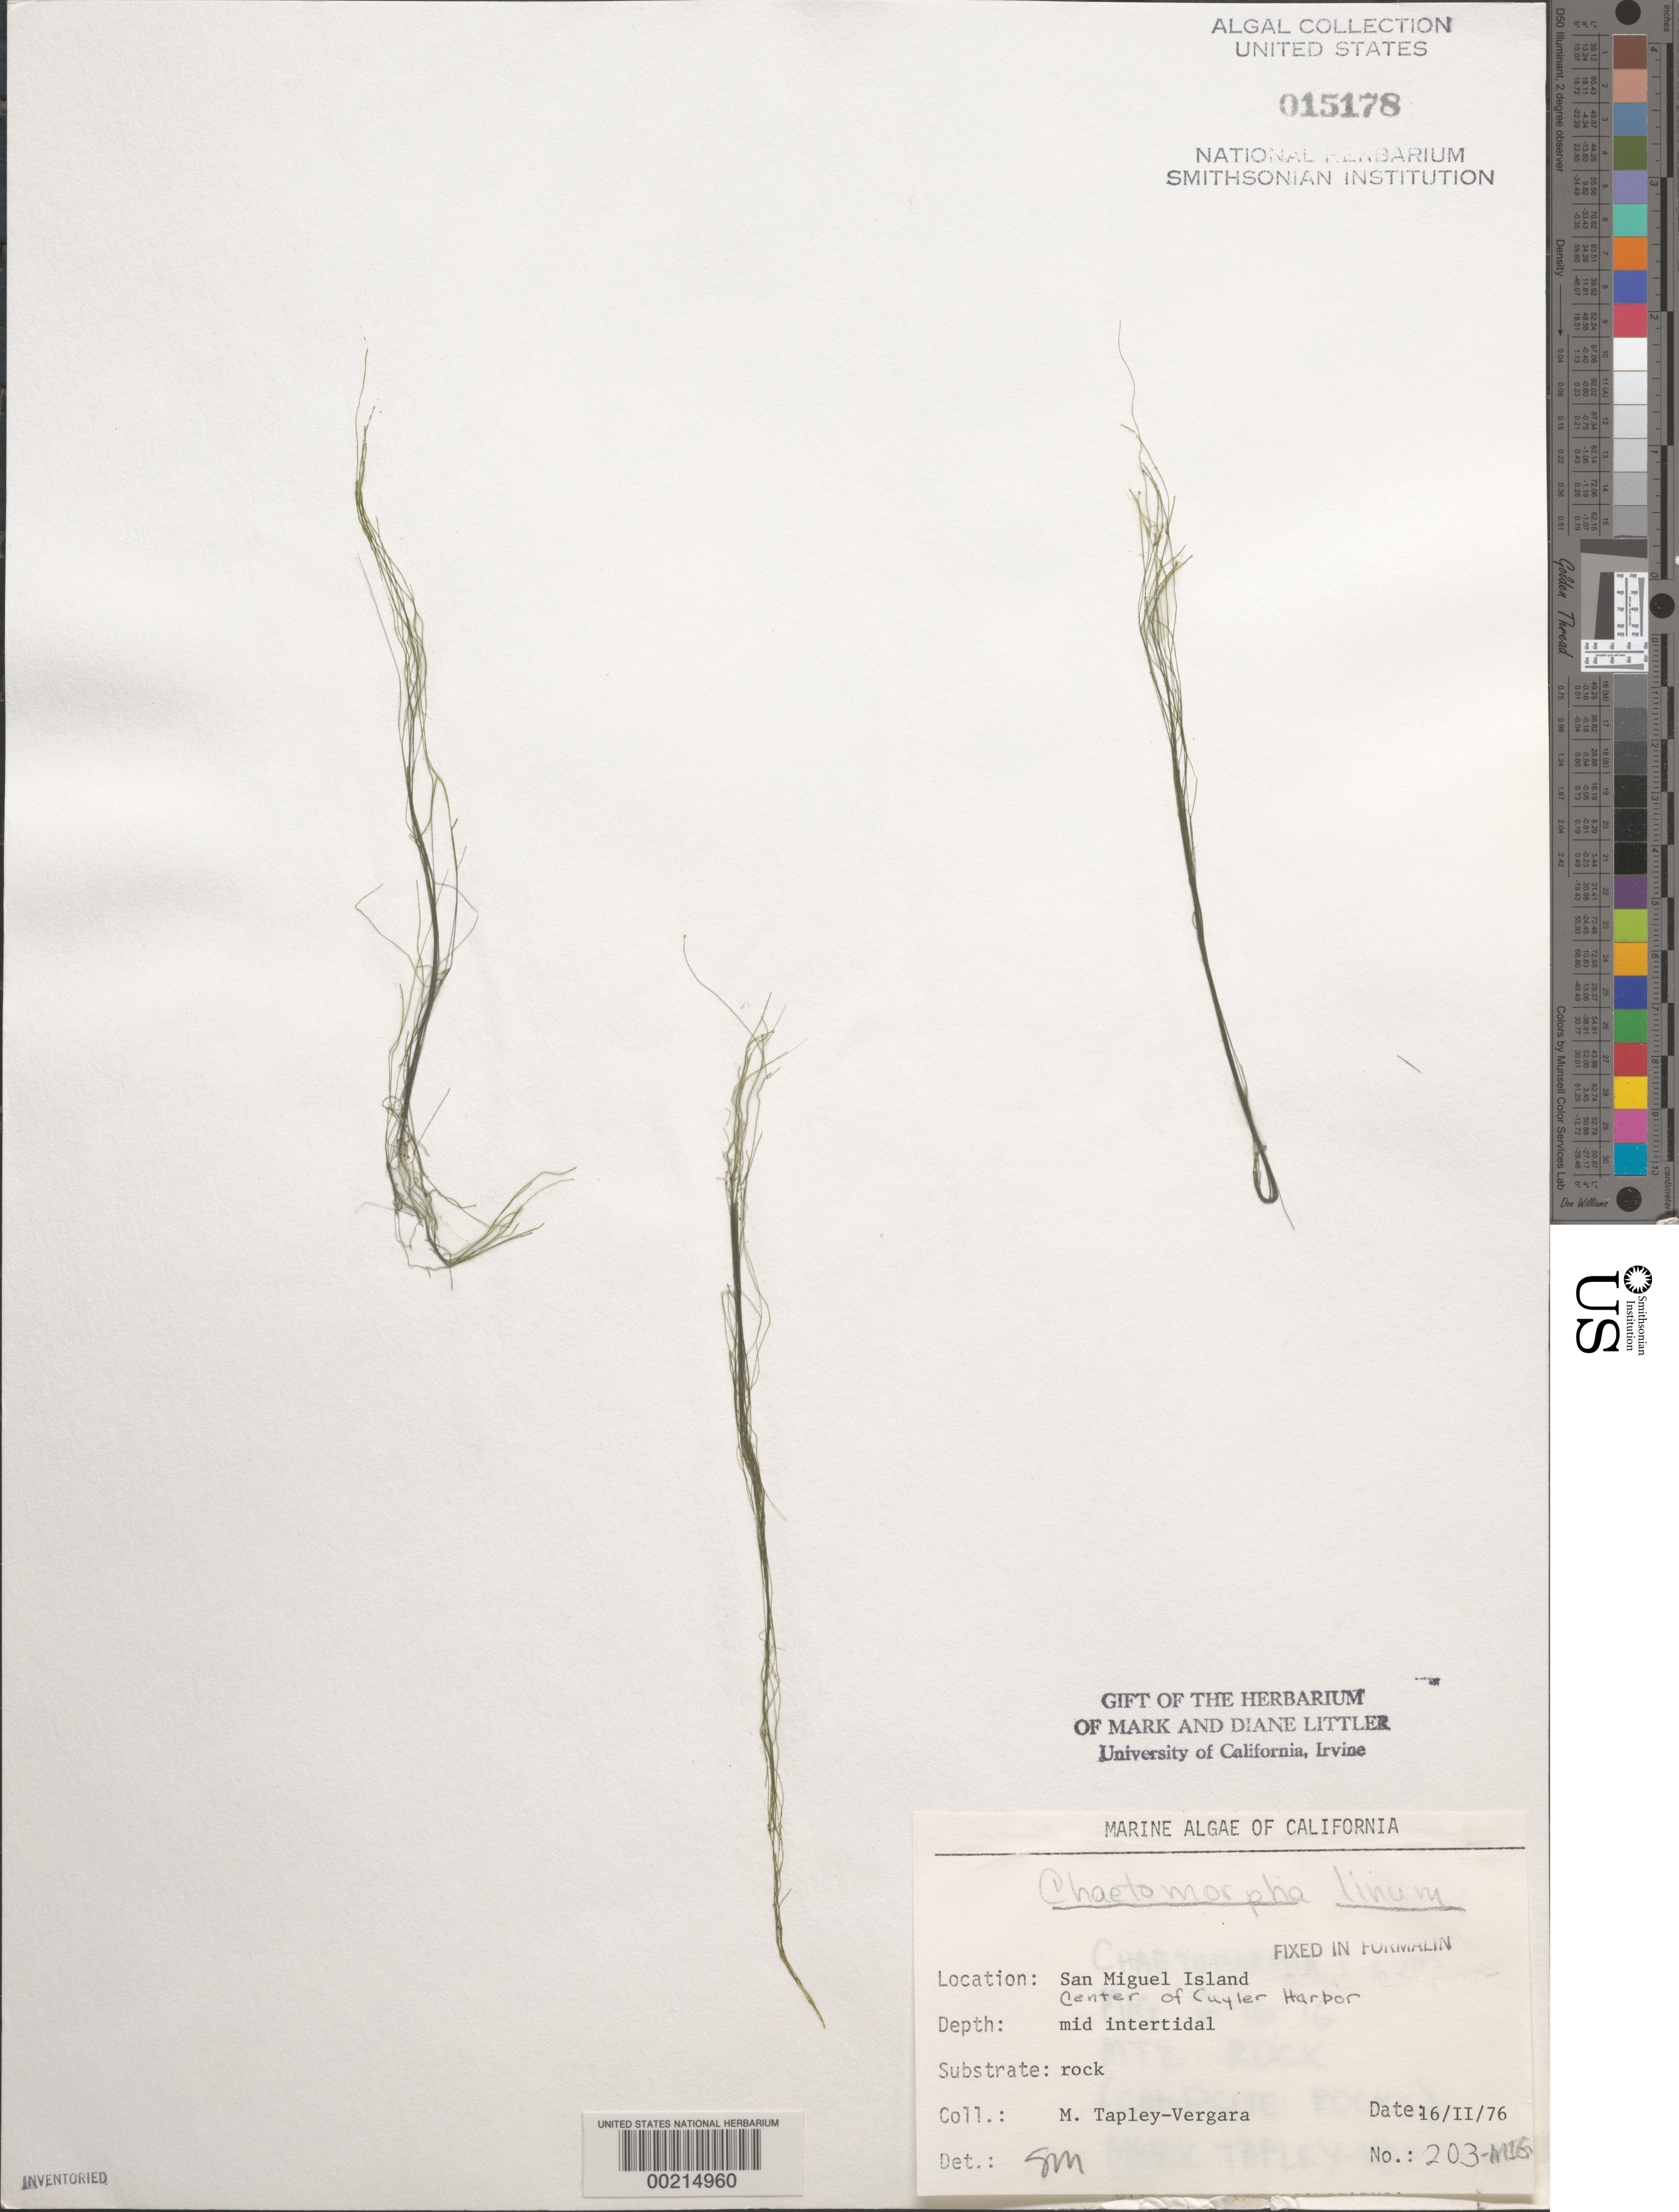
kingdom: Plantae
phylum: Chlorophyta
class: Ulvophyceae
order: Cladophorales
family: Cladophoraceae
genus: Chaetomorpha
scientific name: Chaetomorpha linum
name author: (O.F. Muell.) Kütz.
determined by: Murray, S. N.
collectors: M. Tapley-Vergara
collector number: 203-MIG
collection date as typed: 16 Feb 1976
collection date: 1976-02-16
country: United States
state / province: California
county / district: Santa Barbara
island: San Miguel Island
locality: Cuyler Harbor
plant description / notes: BLM-SOCALBIGHT Rocky Intertidal Survey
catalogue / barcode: US 15178